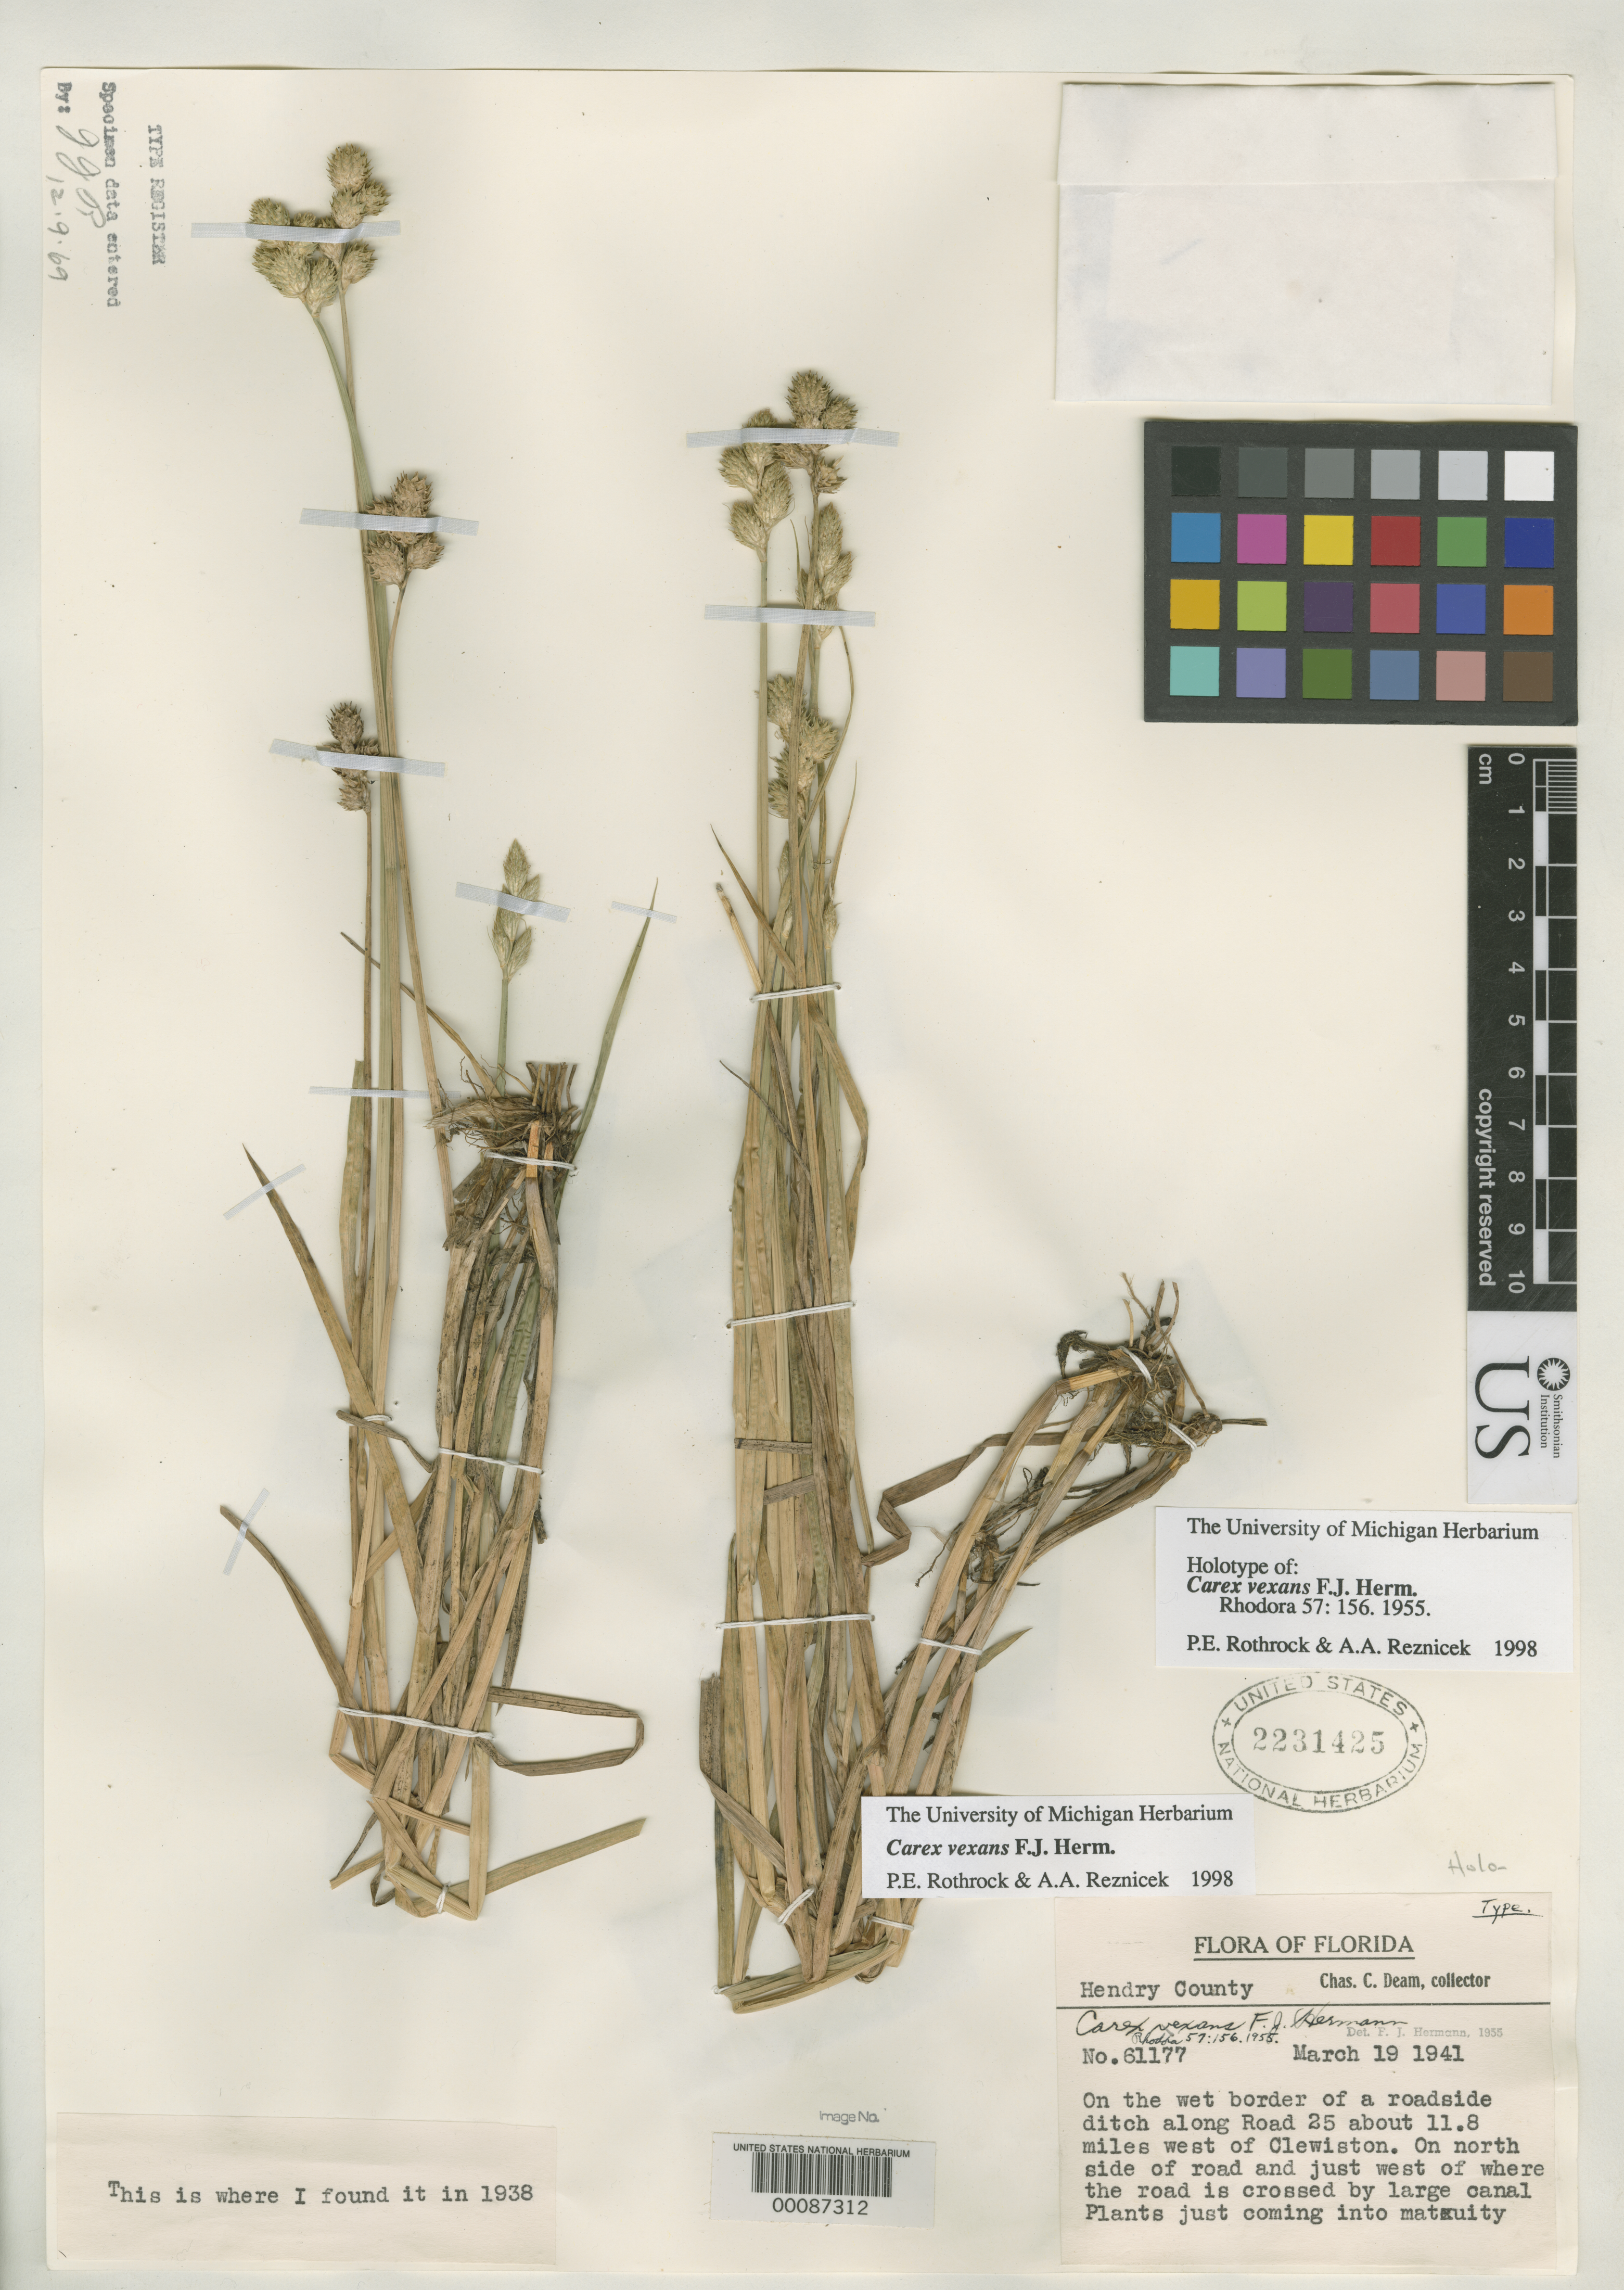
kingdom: Plantae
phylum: Tracheophyta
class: Liliopsida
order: Poales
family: Cyperaceae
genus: Carex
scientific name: Carex vexans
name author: F.J. Herm.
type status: Holotype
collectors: C. C. Deam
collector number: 61177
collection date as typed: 19 Mar 1941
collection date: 1941-03-19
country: United States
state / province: Florida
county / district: Hendry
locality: Road 25 ca. 11.8 mi W of Clewiston, n side of road & just where road crossed by large canal.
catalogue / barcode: US 2231425